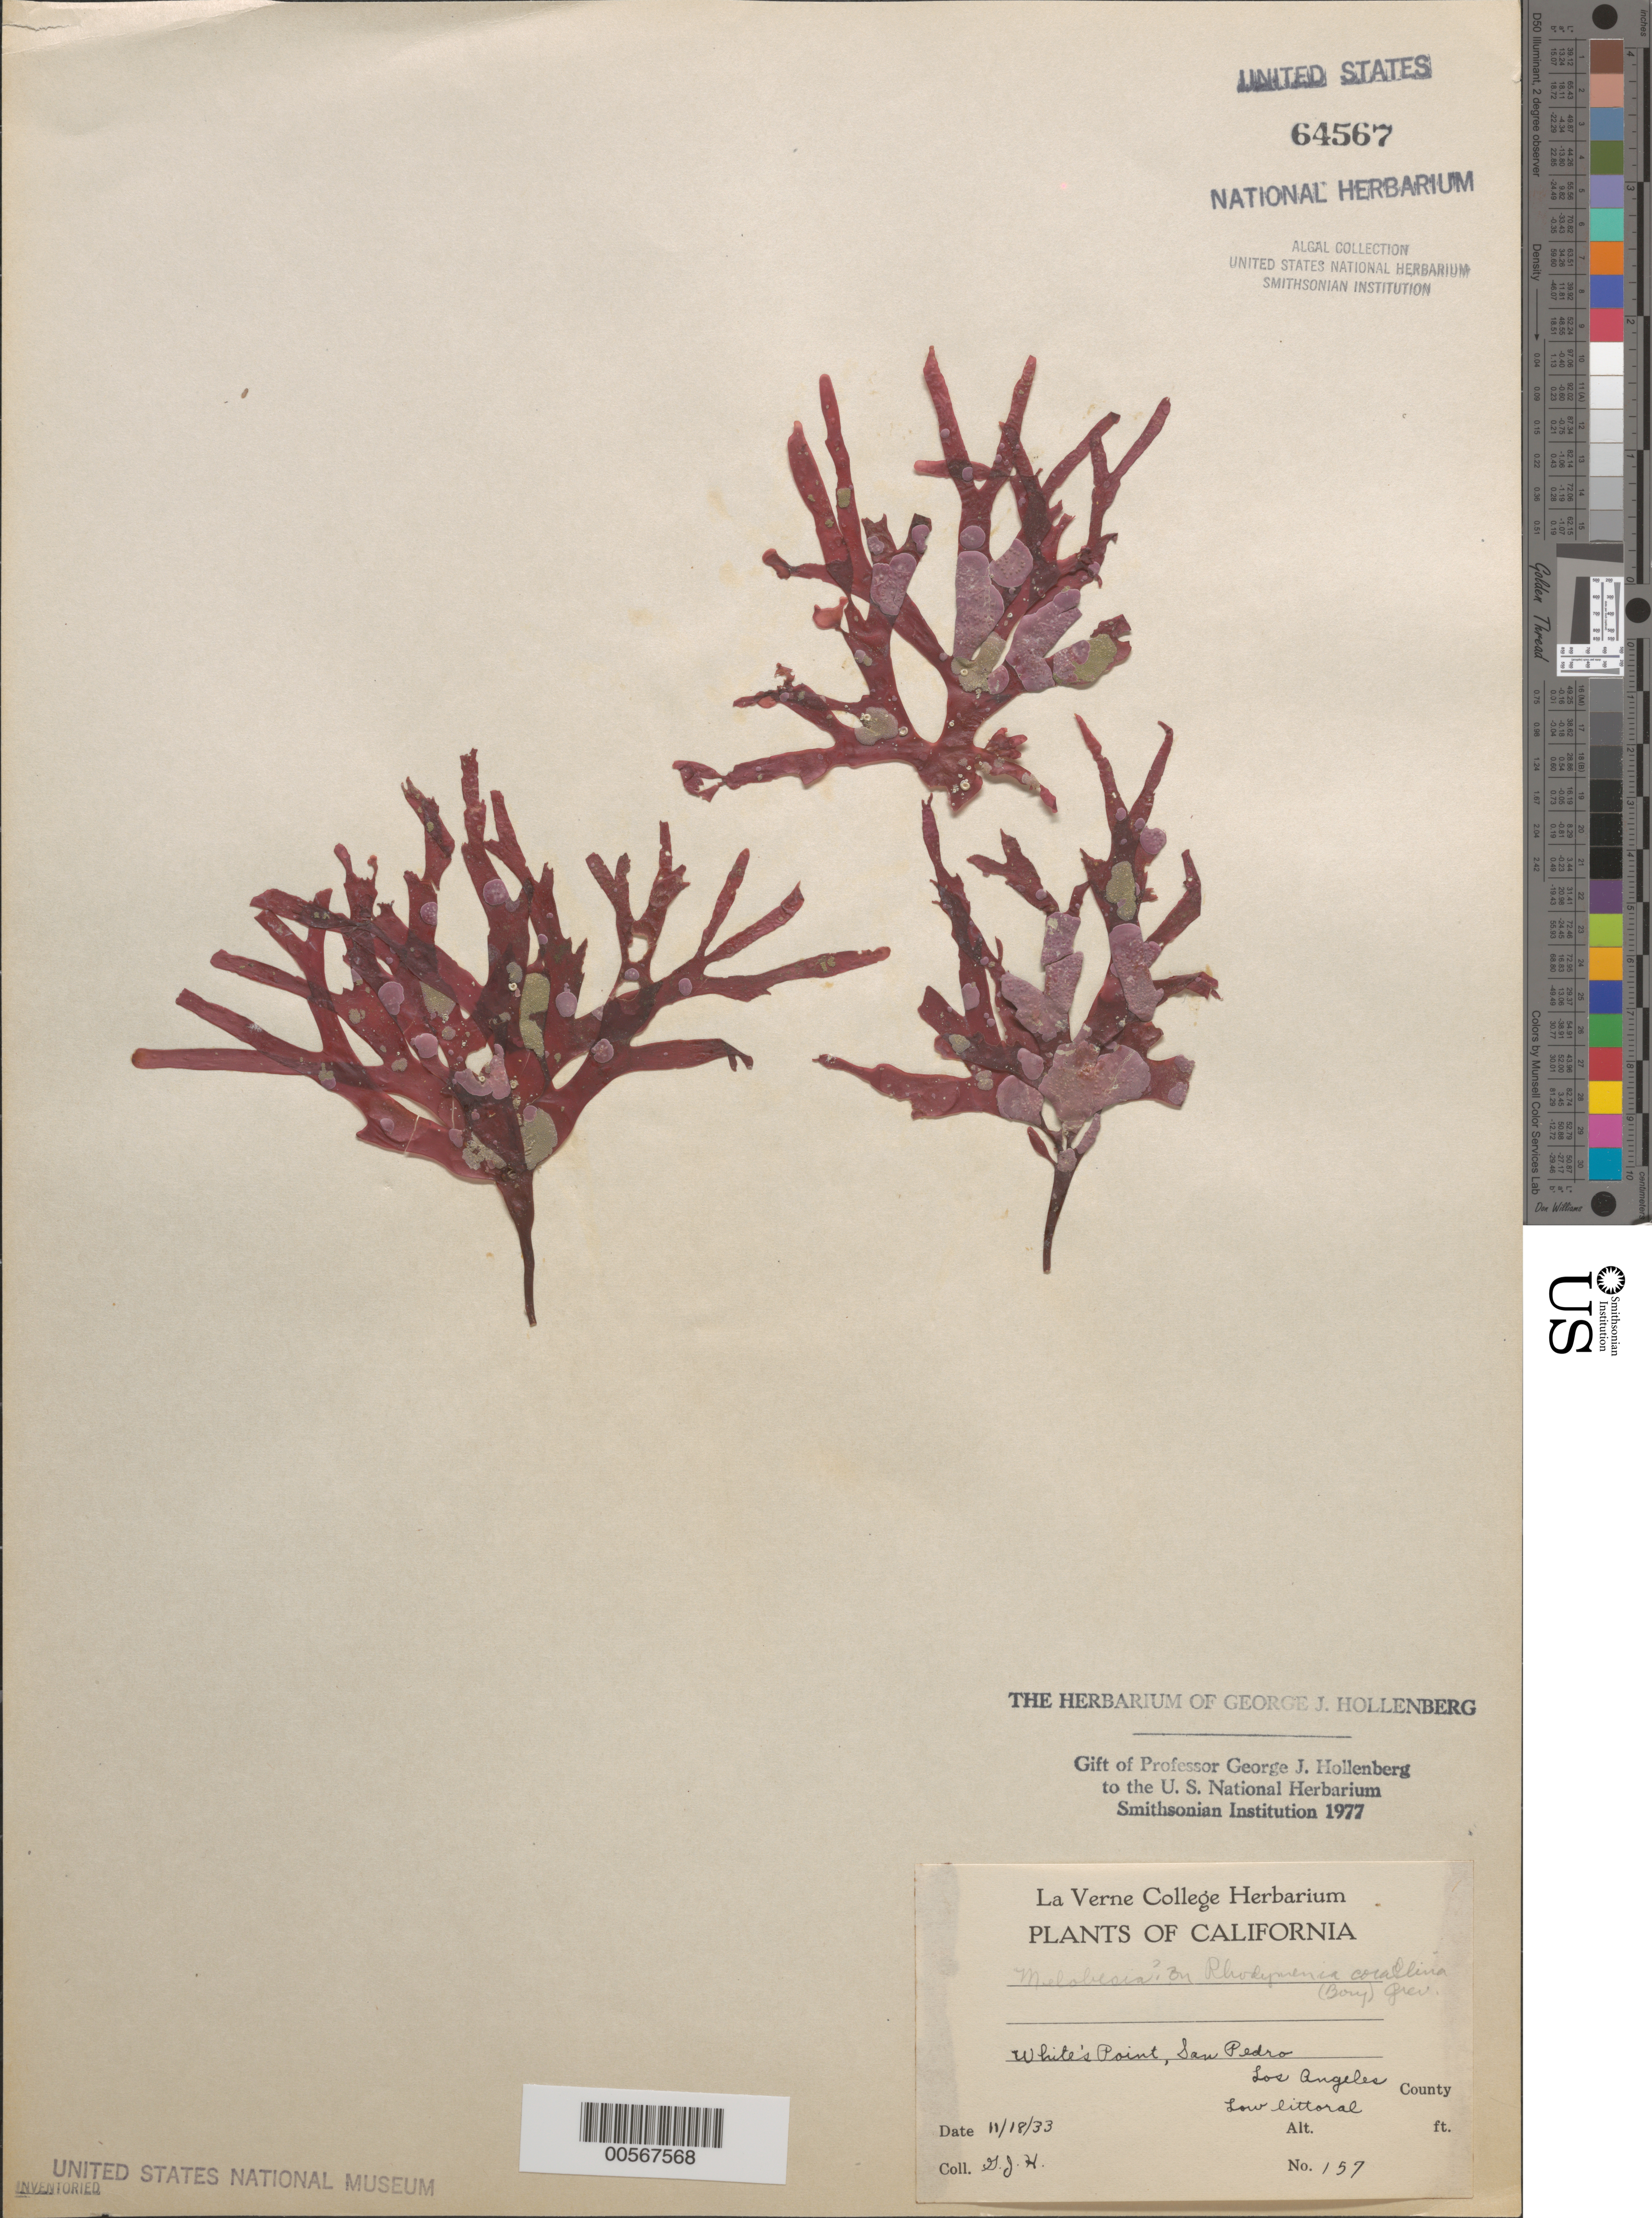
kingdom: Plantae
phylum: Rhodophyta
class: Florideophyceae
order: Corallinales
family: Hapalidiaceae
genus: Melobesia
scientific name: Melobesia sp.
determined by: Hollenberg, George J.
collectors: G. Hollenberg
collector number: GJH 157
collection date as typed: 18 Nov 1933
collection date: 1933-11-18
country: United States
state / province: California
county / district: Los Angeles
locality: White's Point, San Pedro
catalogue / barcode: US 64567